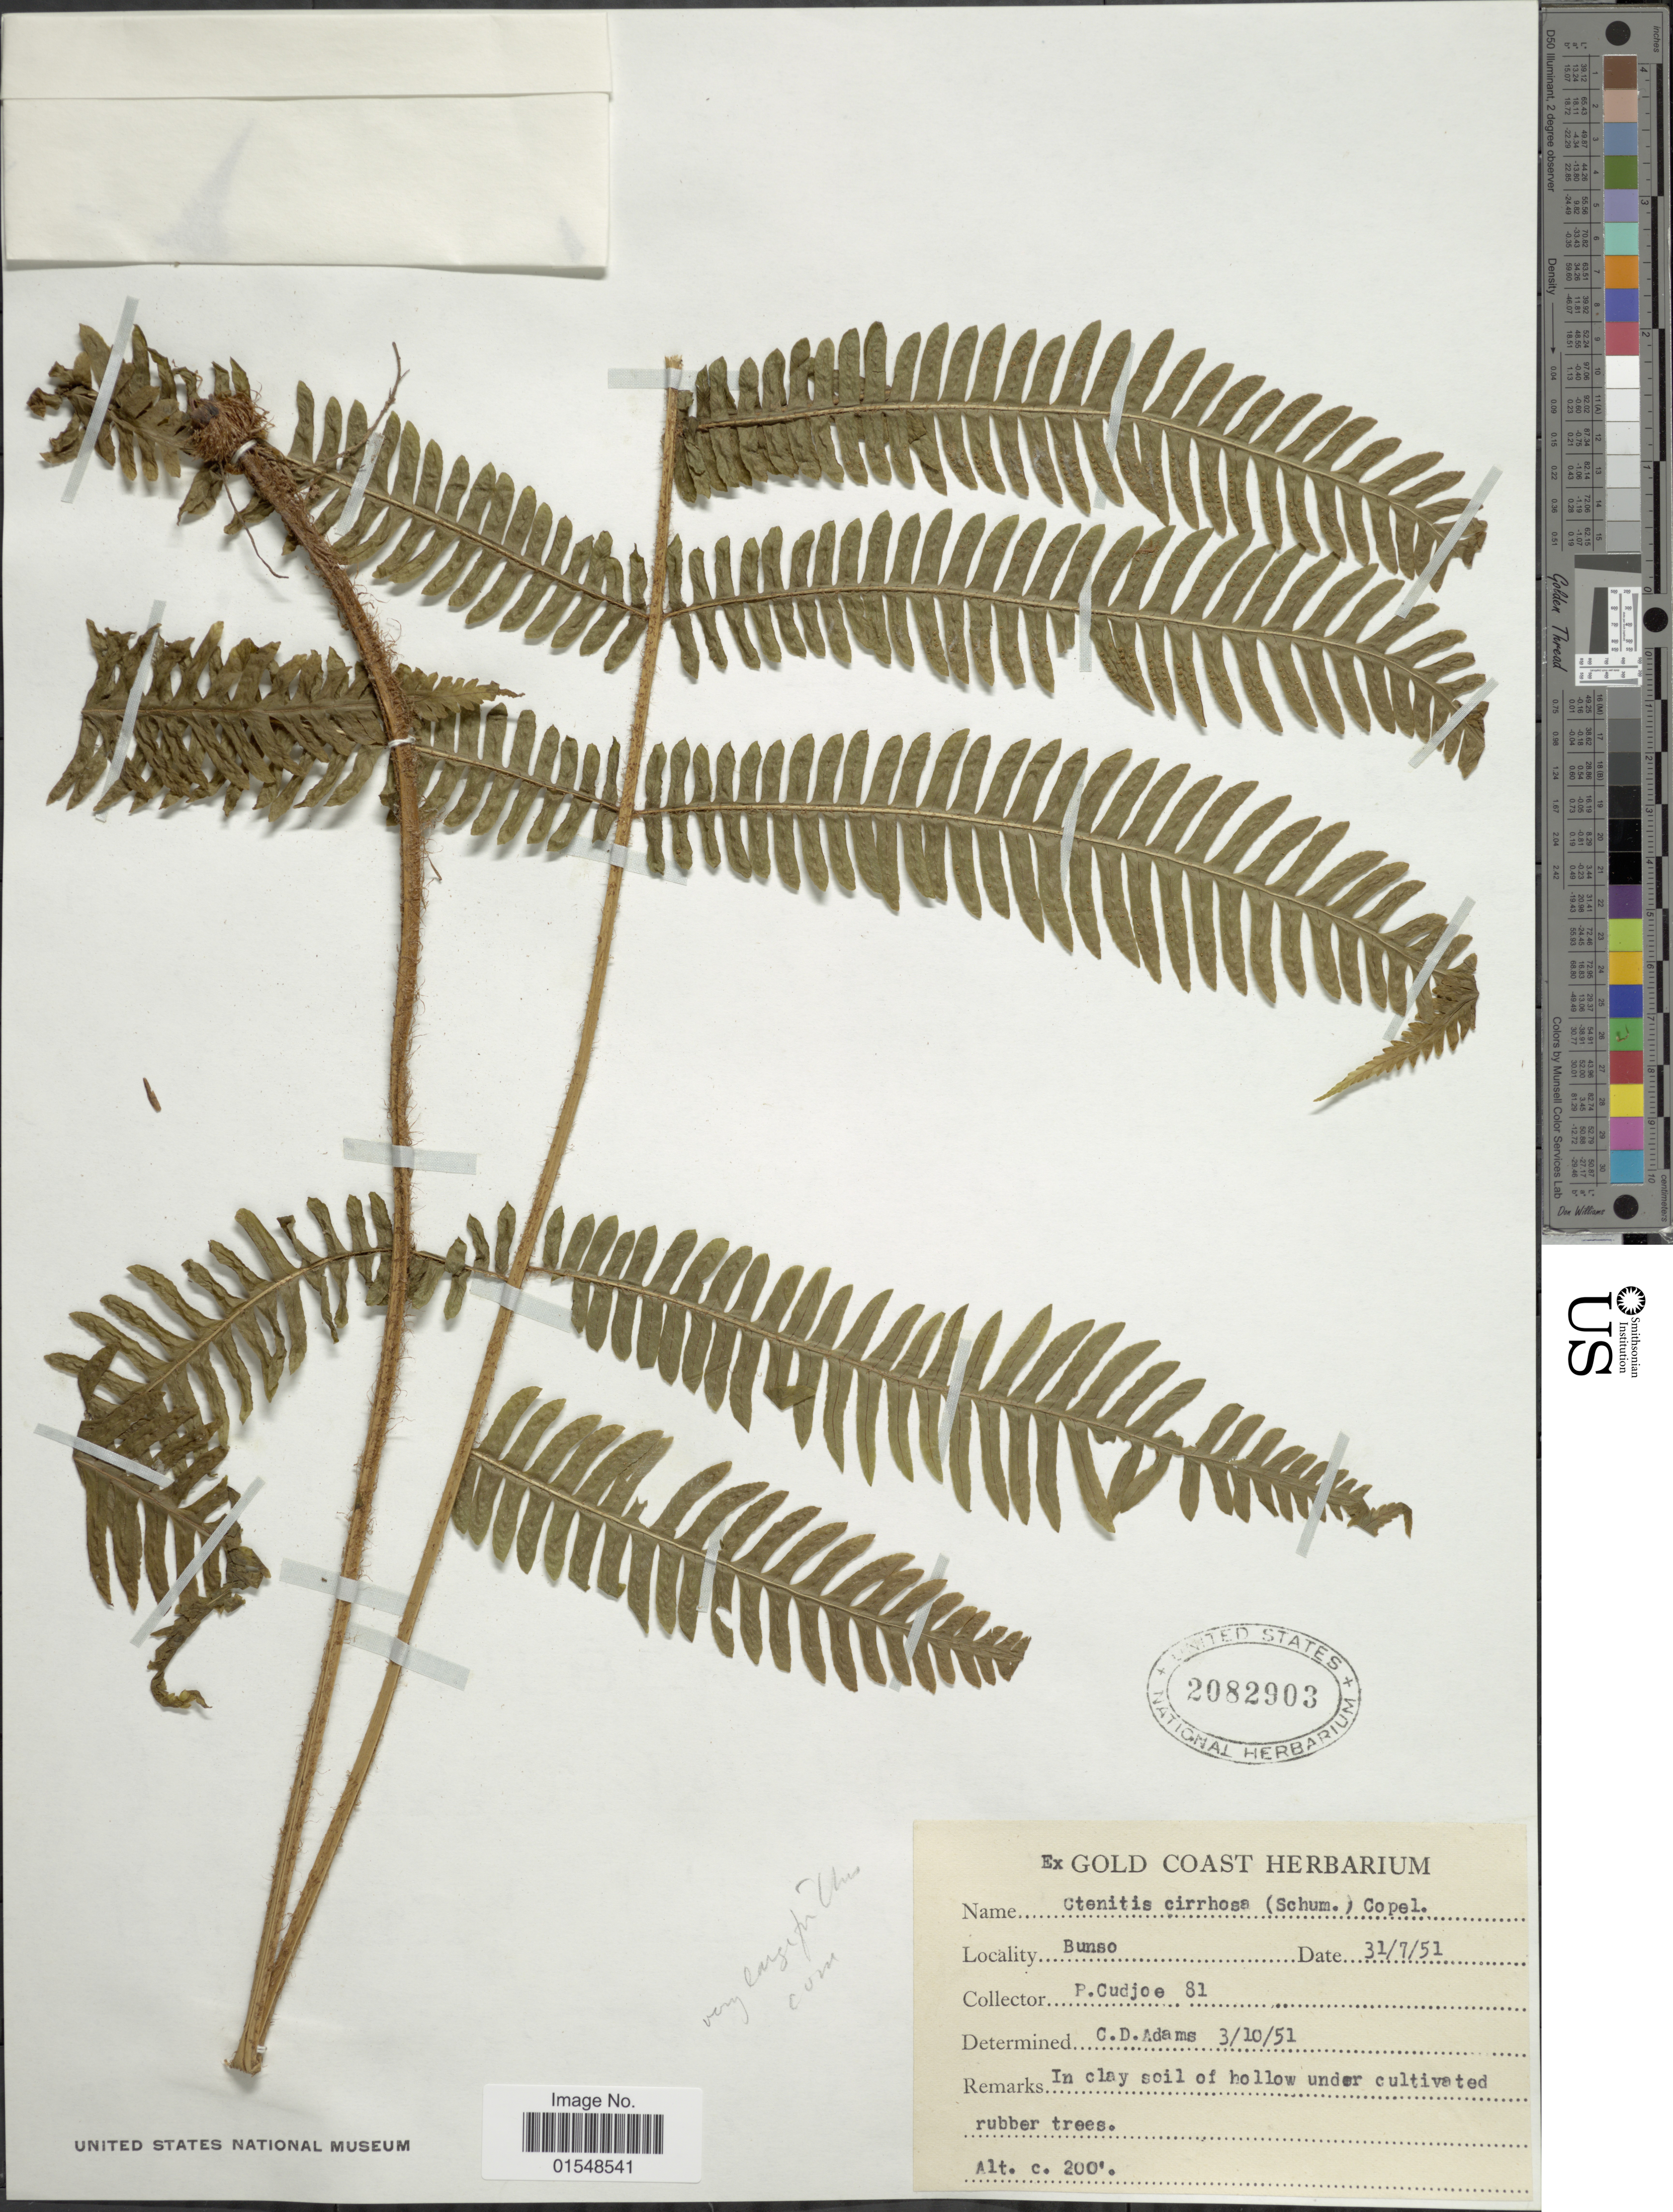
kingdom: Plantae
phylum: Tracheophyta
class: Polypodiopsida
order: Polypodiales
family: Dryopteridaceae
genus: Ctenitis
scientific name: Ctenitis cirrhosa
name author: (Schumach.) Ching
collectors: P. Cudjoe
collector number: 81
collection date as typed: Transcribed d/m/y: 31/7/51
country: Ghana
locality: Gold Coast, Bunso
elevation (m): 61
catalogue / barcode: US 2082903